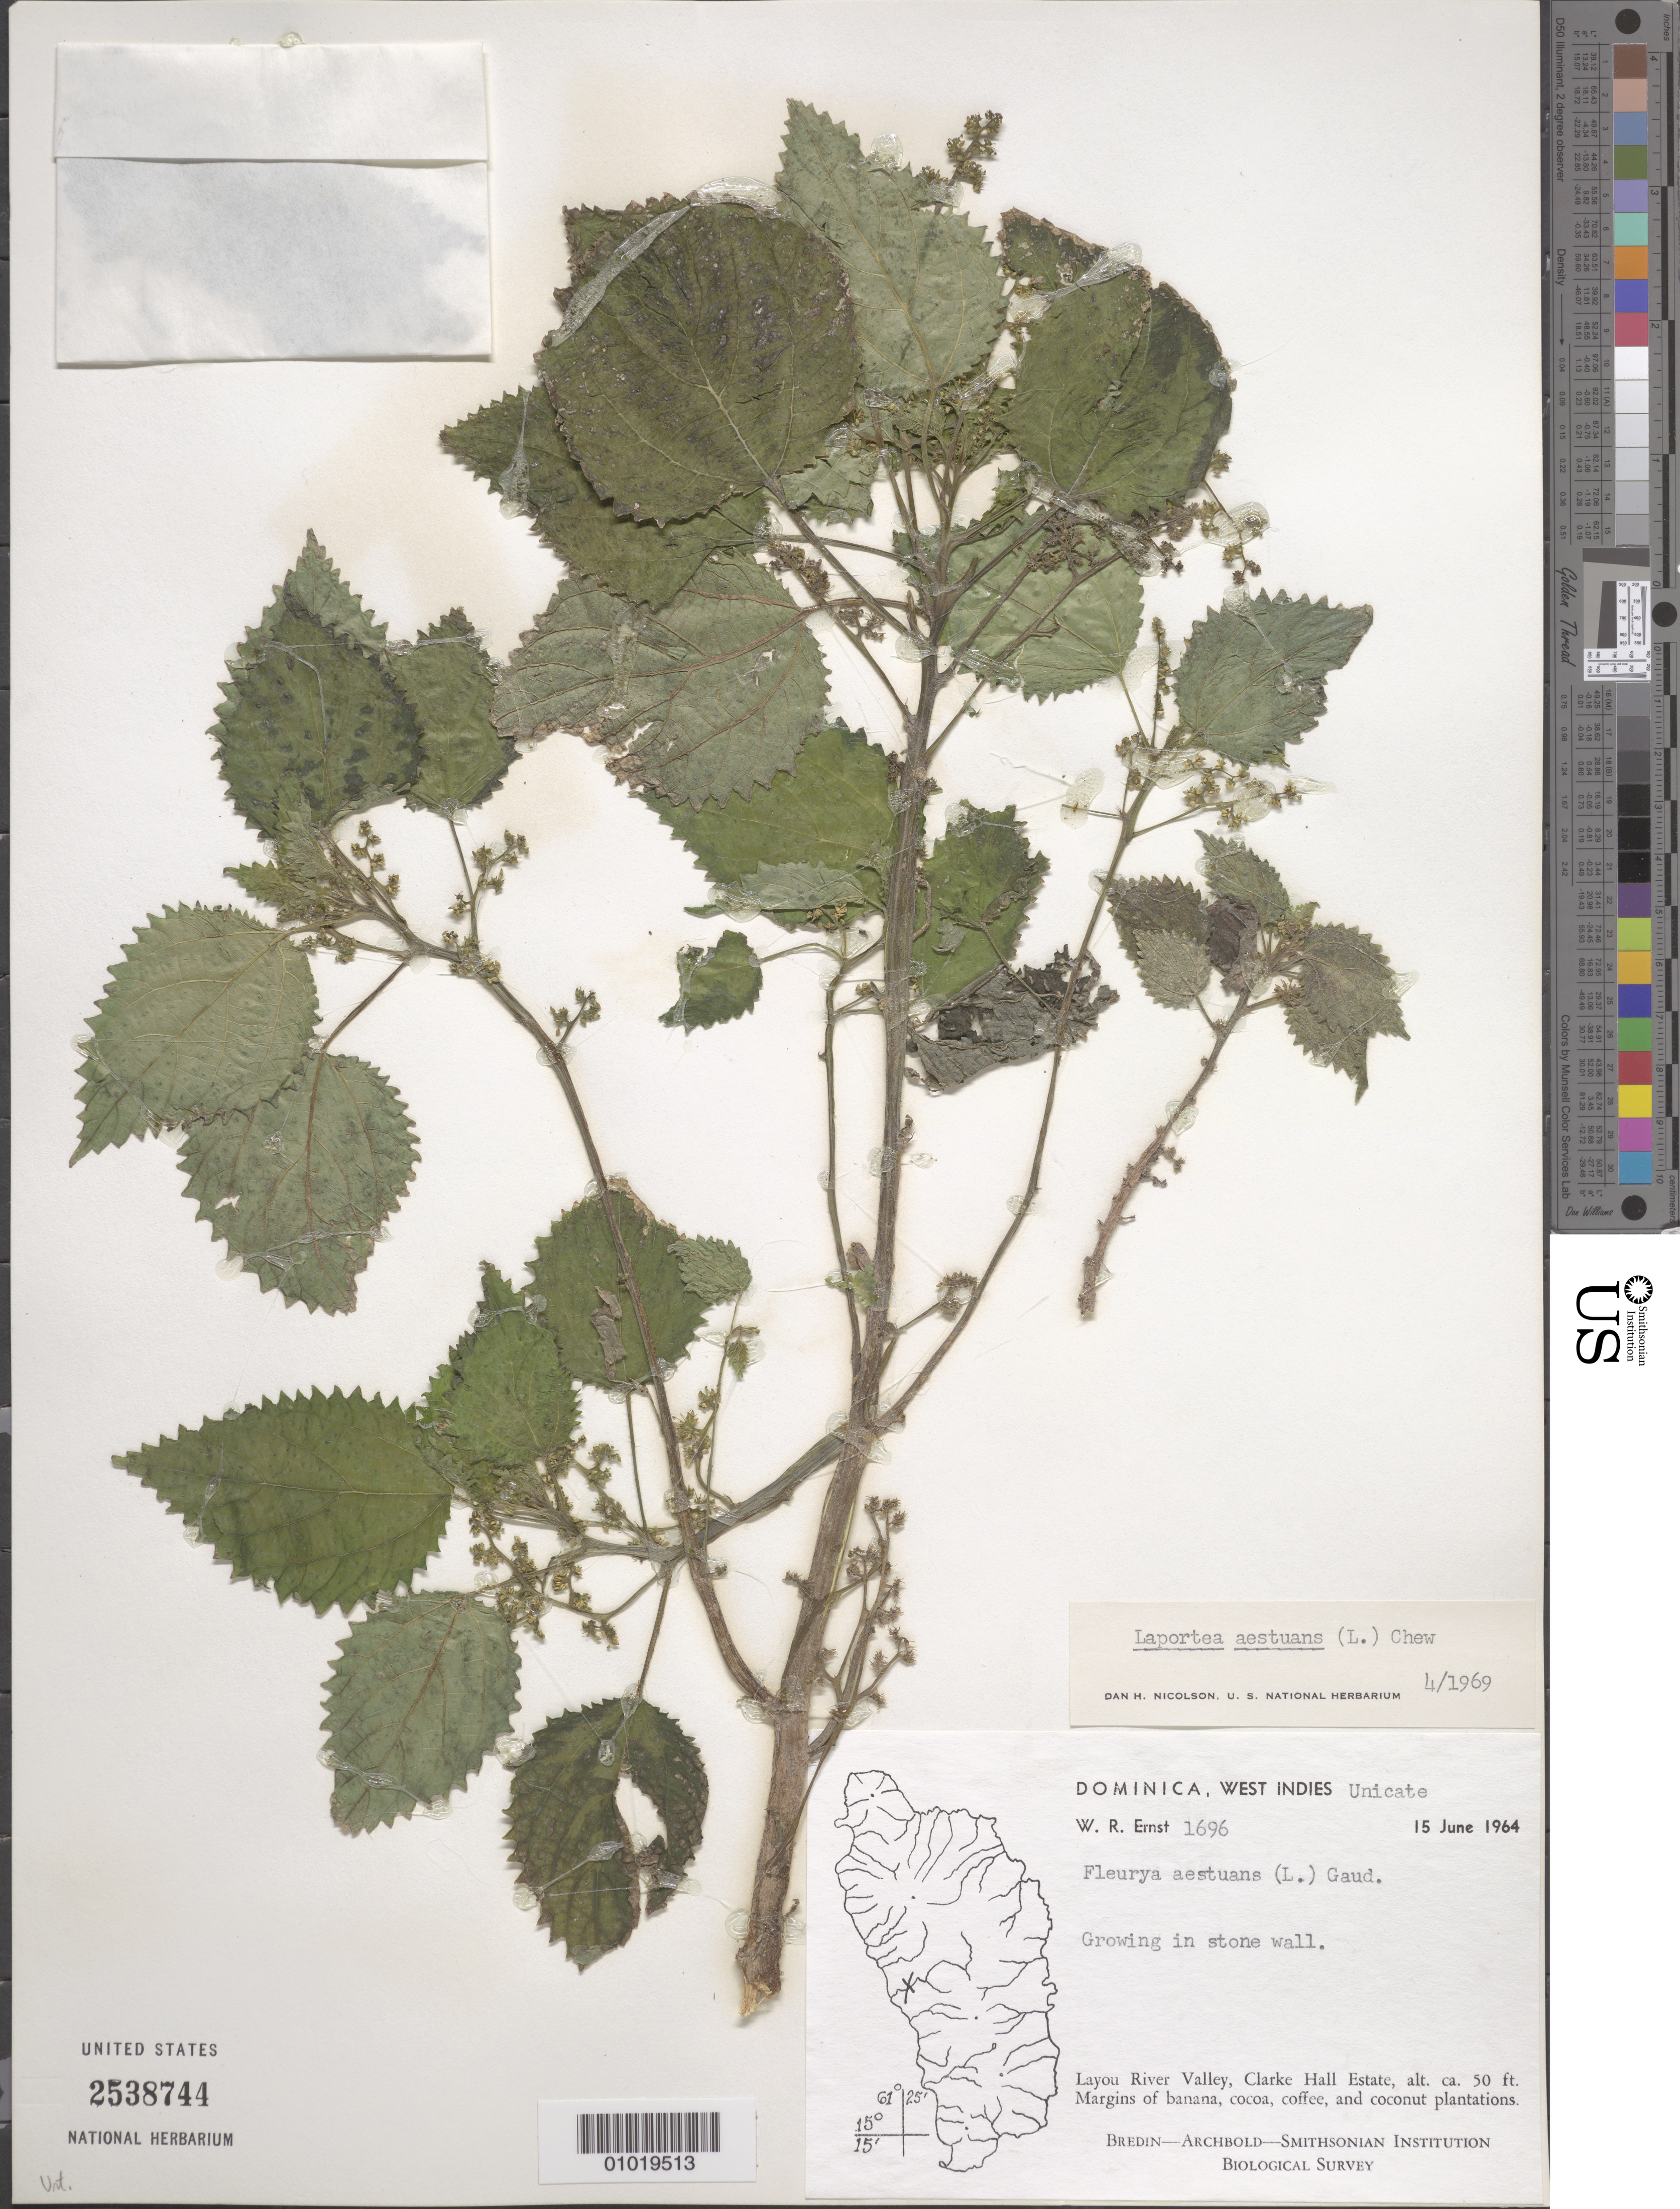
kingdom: Plantae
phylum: Tracheophyta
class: Magnoliopsida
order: Rosales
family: Urticaceae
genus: Laportea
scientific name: Laportea aestuans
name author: (L.) Chew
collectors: W. R. Ernst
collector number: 1696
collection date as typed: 15 Jun 1964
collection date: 1964-06-15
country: Dominica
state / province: St. Joseph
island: Dominica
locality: Layou River Valley, Clarke Hall Estate. Margins of banana, cocoa, coffee, and coconut plantations. Growing in stone wall.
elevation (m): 15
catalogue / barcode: US 2538744